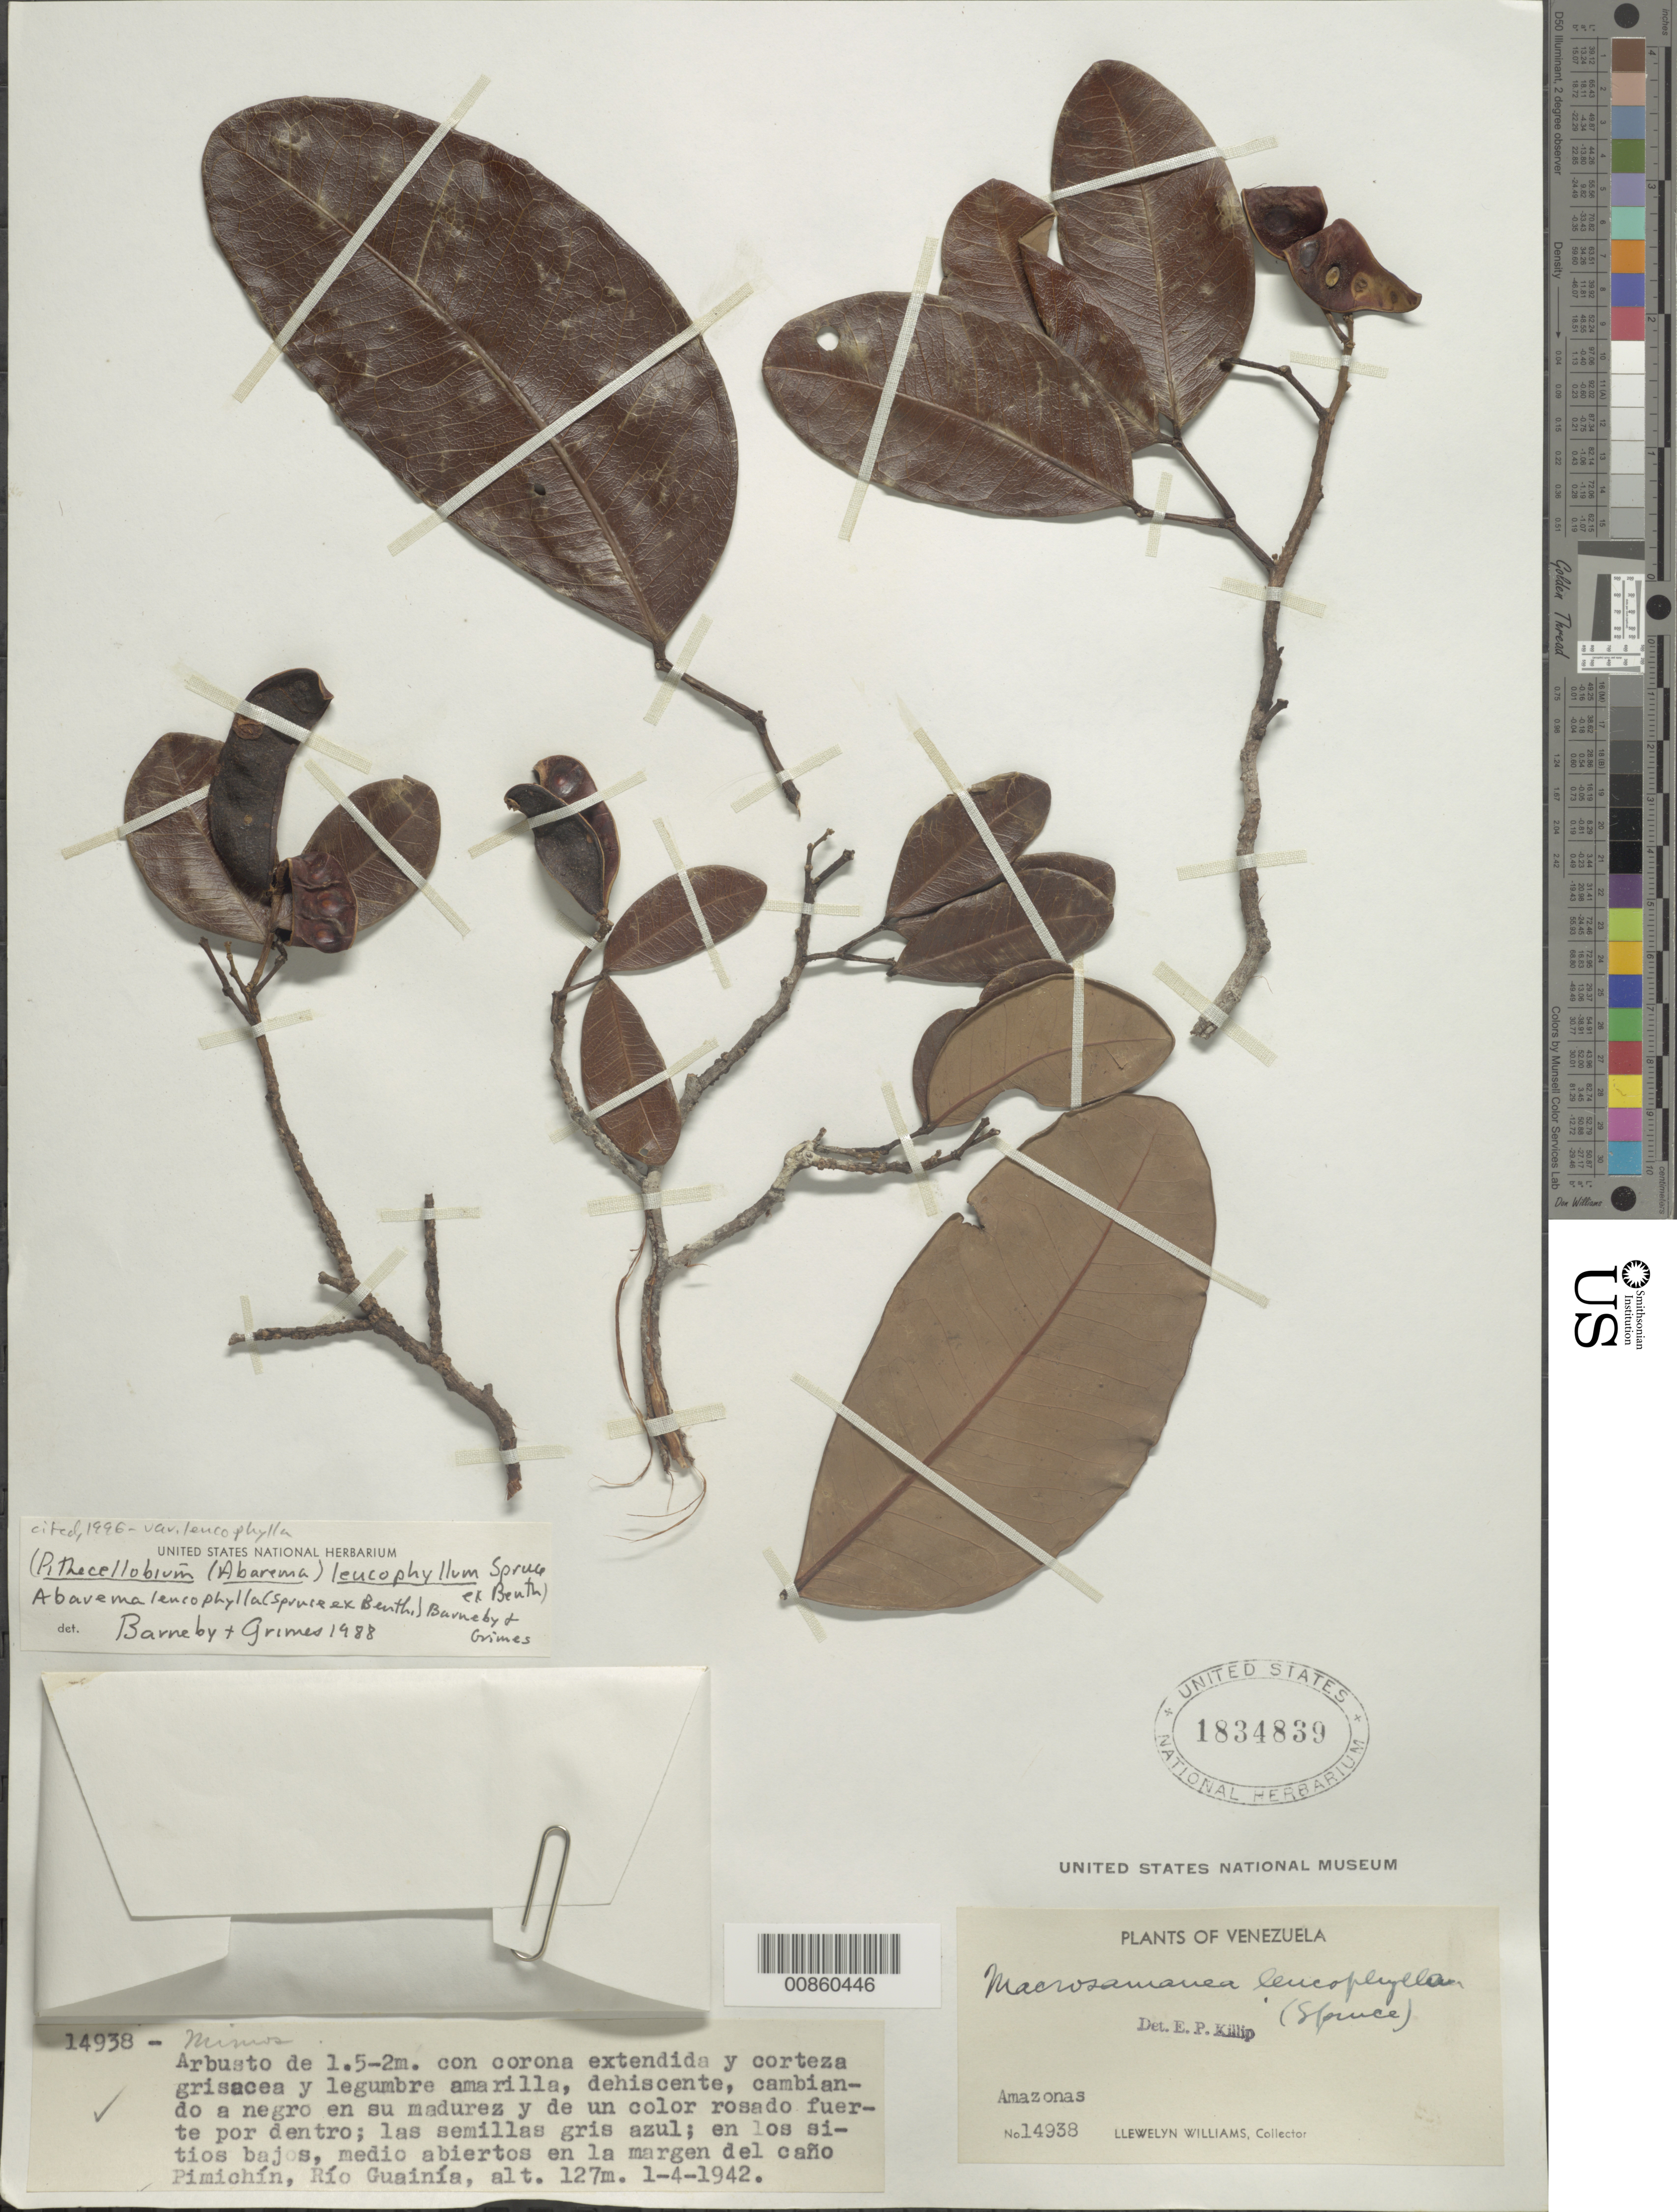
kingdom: Plantae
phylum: Tracheophyta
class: Magnoliopsida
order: Fabales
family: Fabaceae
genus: Abarema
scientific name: Abarema leucophylla var. leucophylla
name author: (Spruce ex Benth.) Barneby & J.W. Grimes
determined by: Barneby, R. C.; Grimes, J. W.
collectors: Ll. Williams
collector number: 14938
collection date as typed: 1-Apr-42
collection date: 1942-04-01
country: Venezuela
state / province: Amazonas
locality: Caño Pimichín, Río Guainía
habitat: Sitios bajos, medio abiertos en la margen del cano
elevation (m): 127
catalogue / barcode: US 1834839